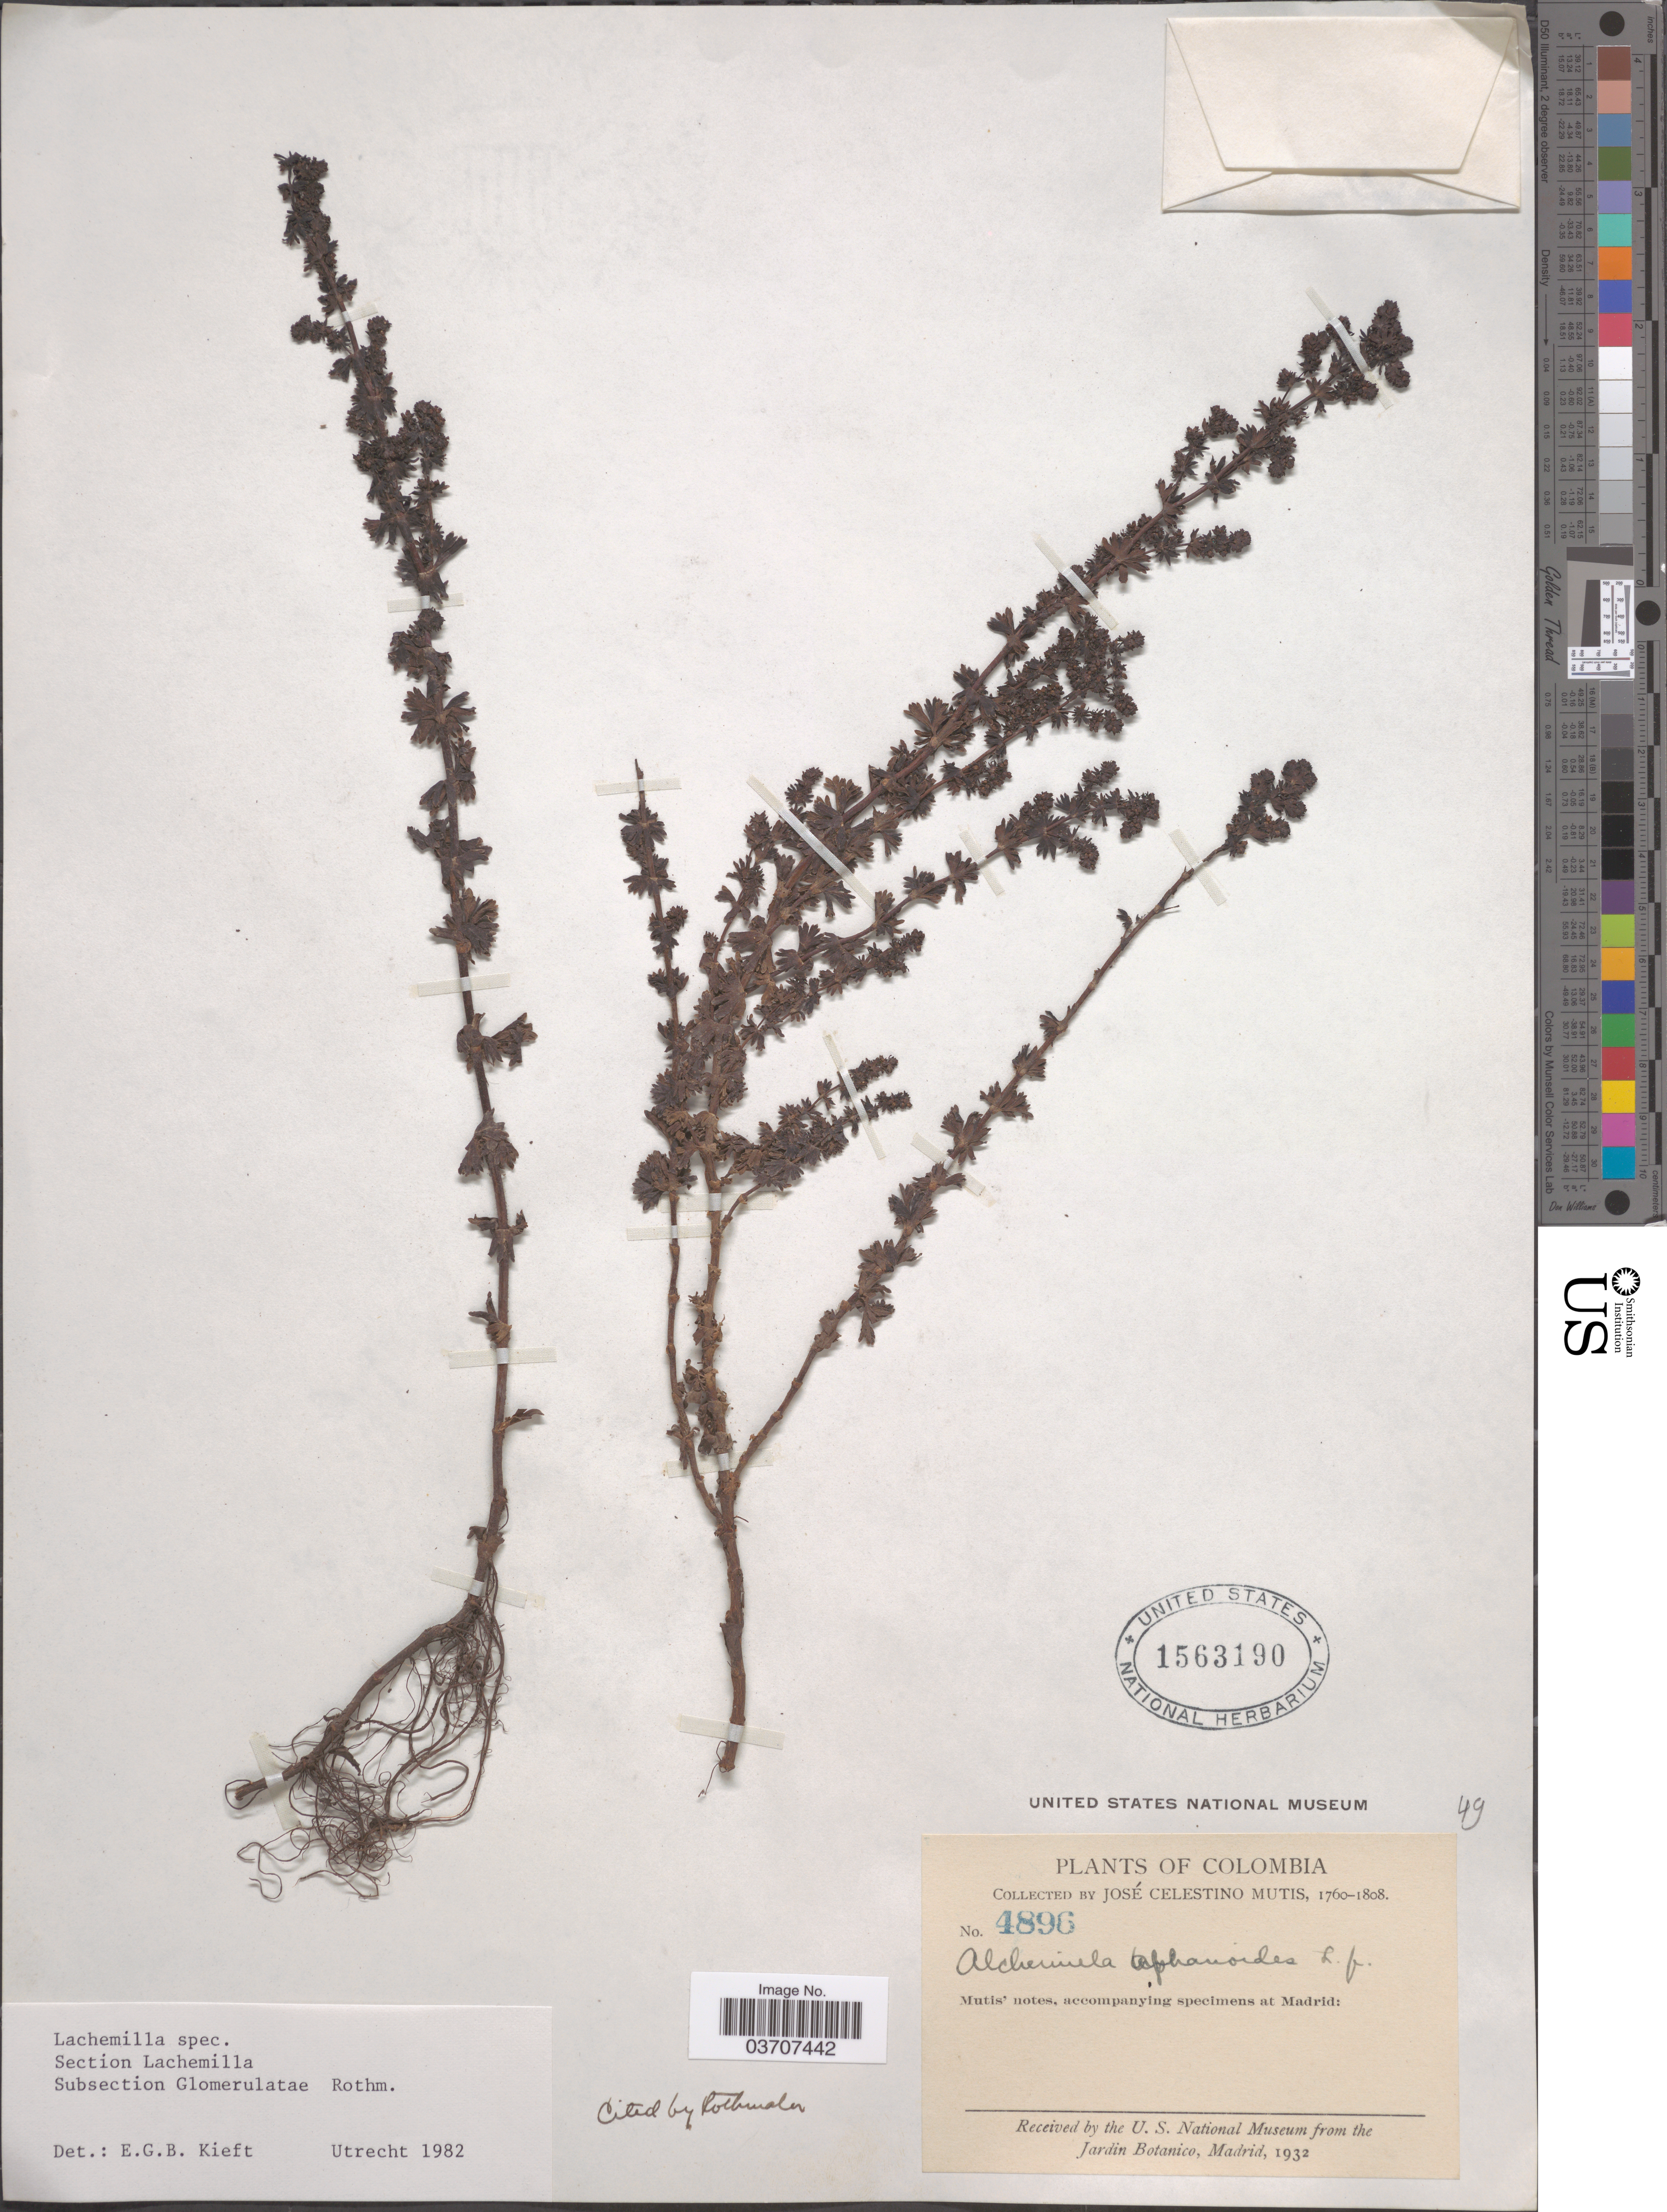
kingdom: Plantae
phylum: Tracheophyta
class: Magnoliopsida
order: Rosales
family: Rosaceae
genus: Lachemilla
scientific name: Lachemilla sp.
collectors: J. C. B. Mutis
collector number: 4896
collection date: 1760/1808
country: Colombia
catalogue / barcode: US 1563190